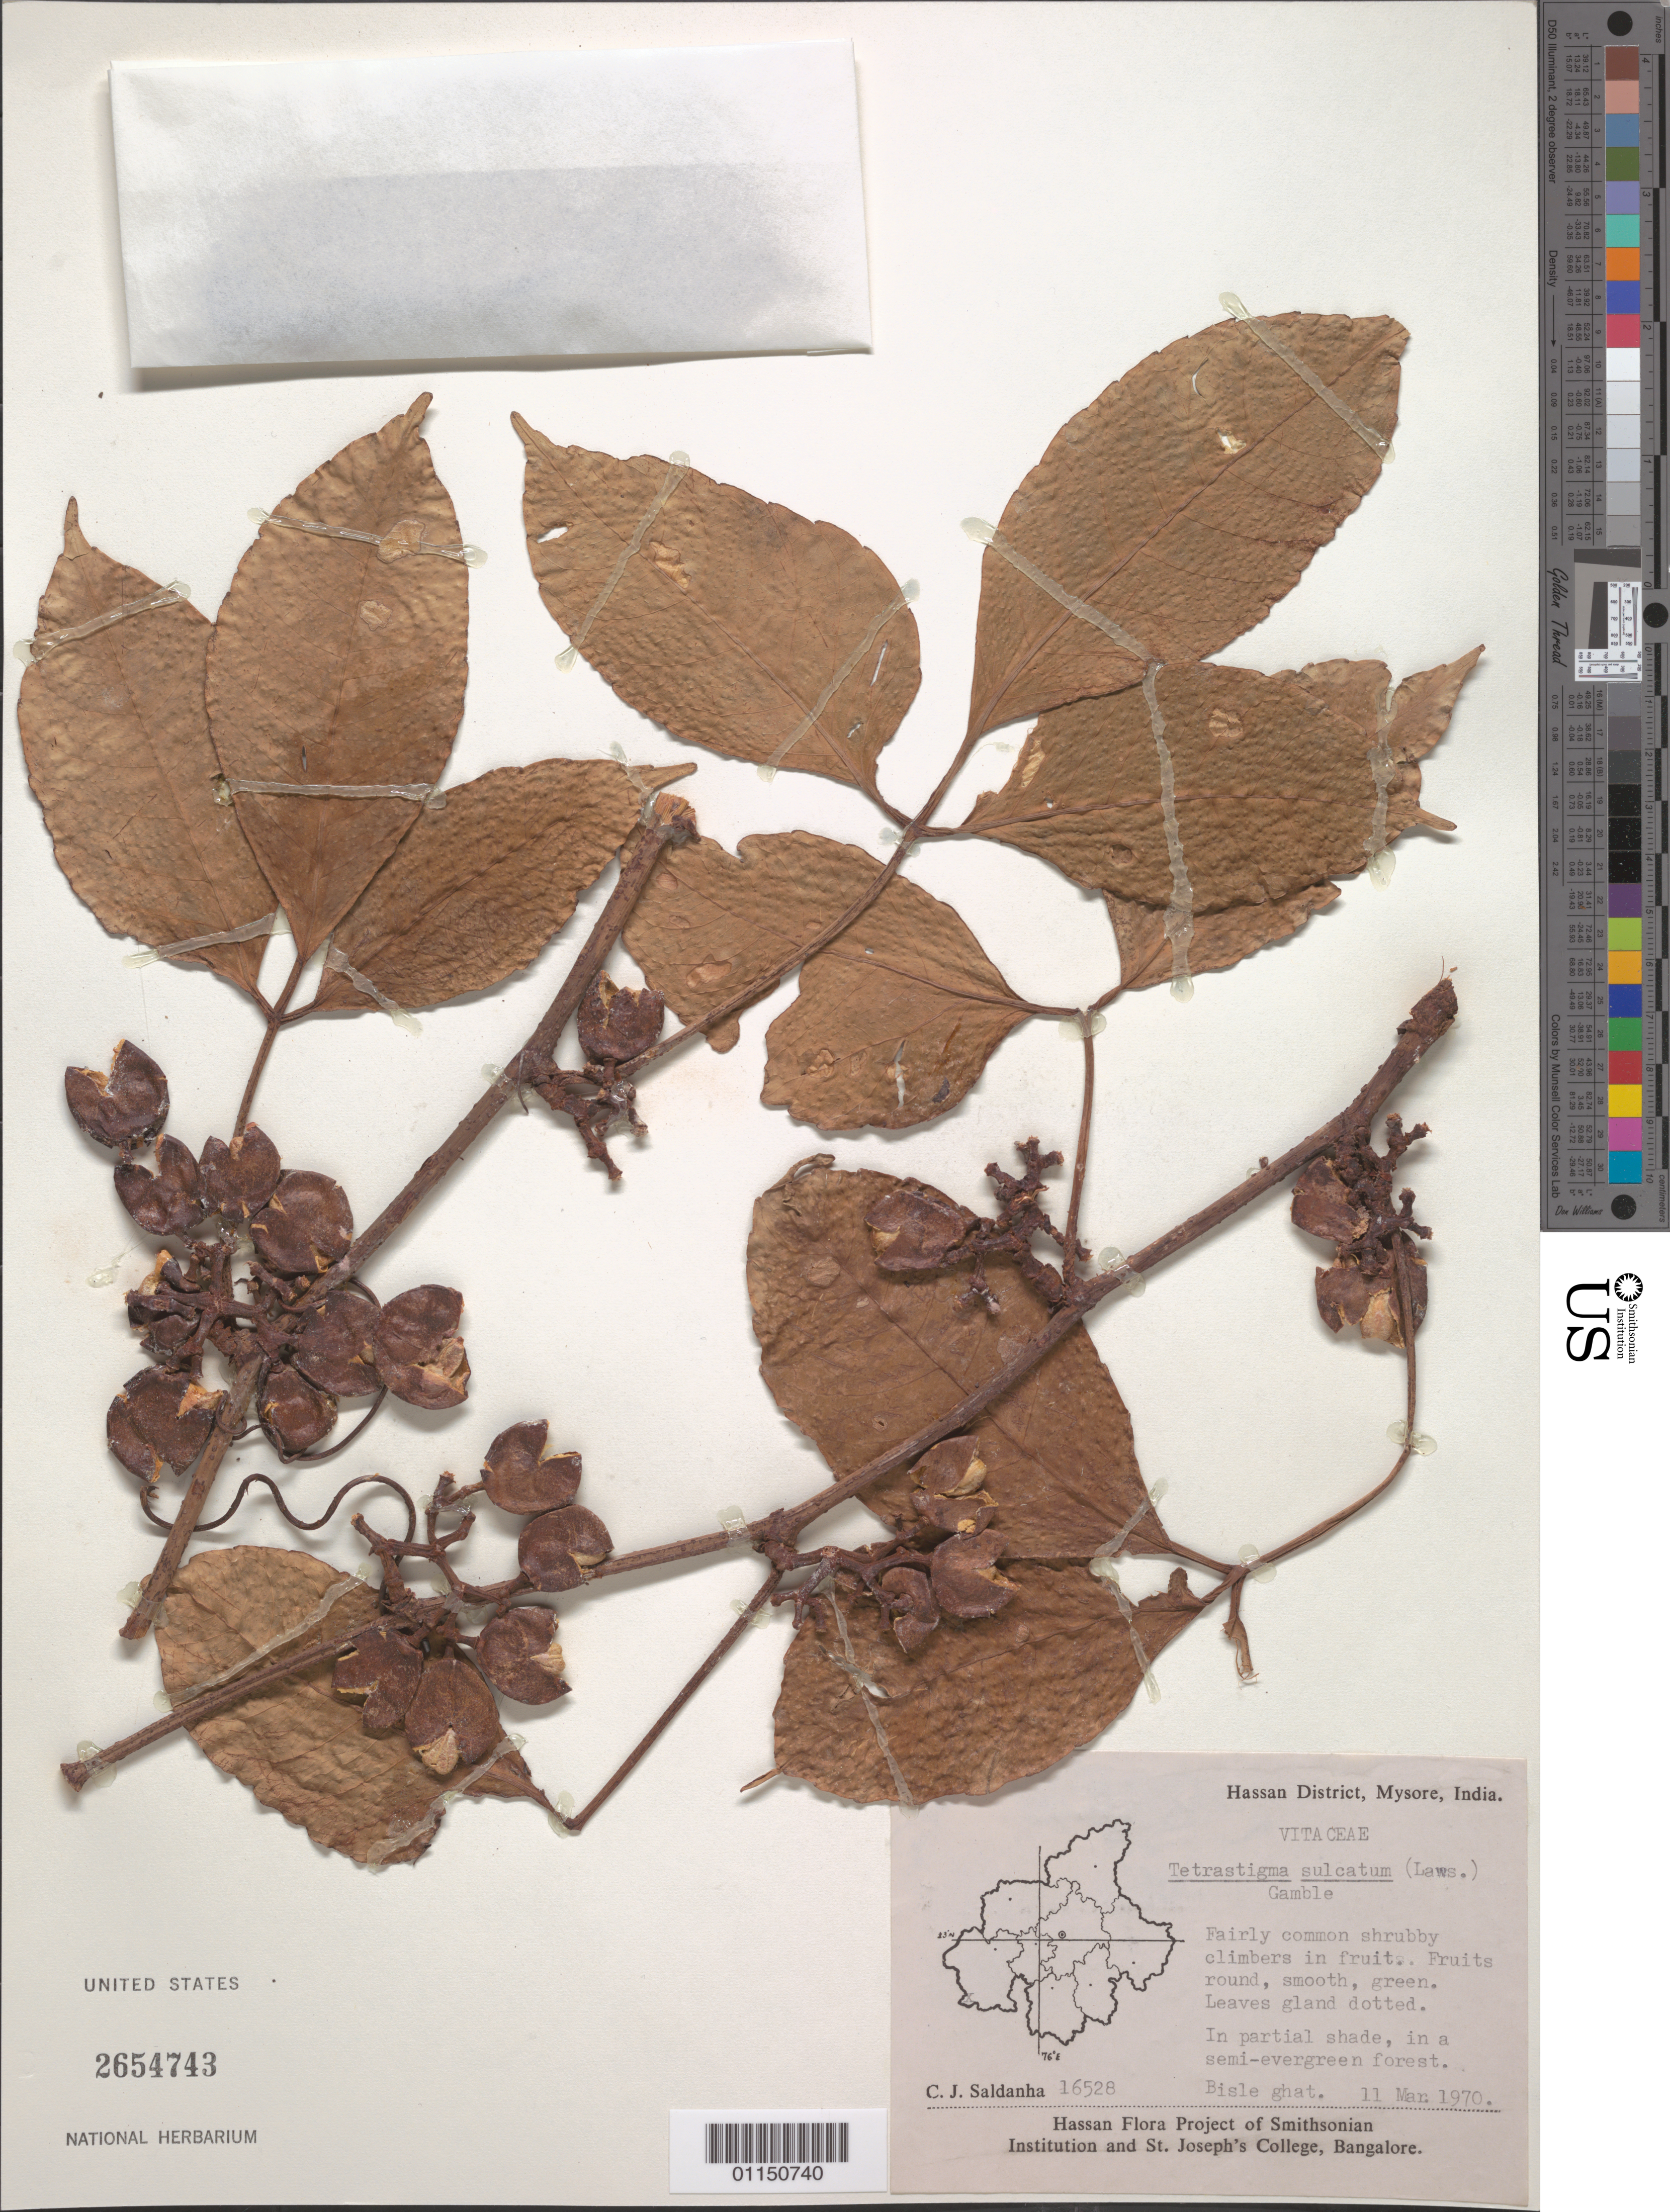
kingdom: Plantae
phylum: Tracheophyta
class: Magnoliopsida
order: Vitales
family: Vitaceae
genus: Tetrastigma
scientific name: Tetrastigma sulcatum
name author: (P. Lawson) Gamble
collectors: C. J. Saldanha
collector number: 16528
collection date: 1970-03-11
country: India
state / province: Karnataka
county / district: Mysore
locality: Bisle Ghat.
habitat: Fairly common shrubby climbers. In partial shade, in a semi-evergreen forest.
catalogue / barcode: US 2654743